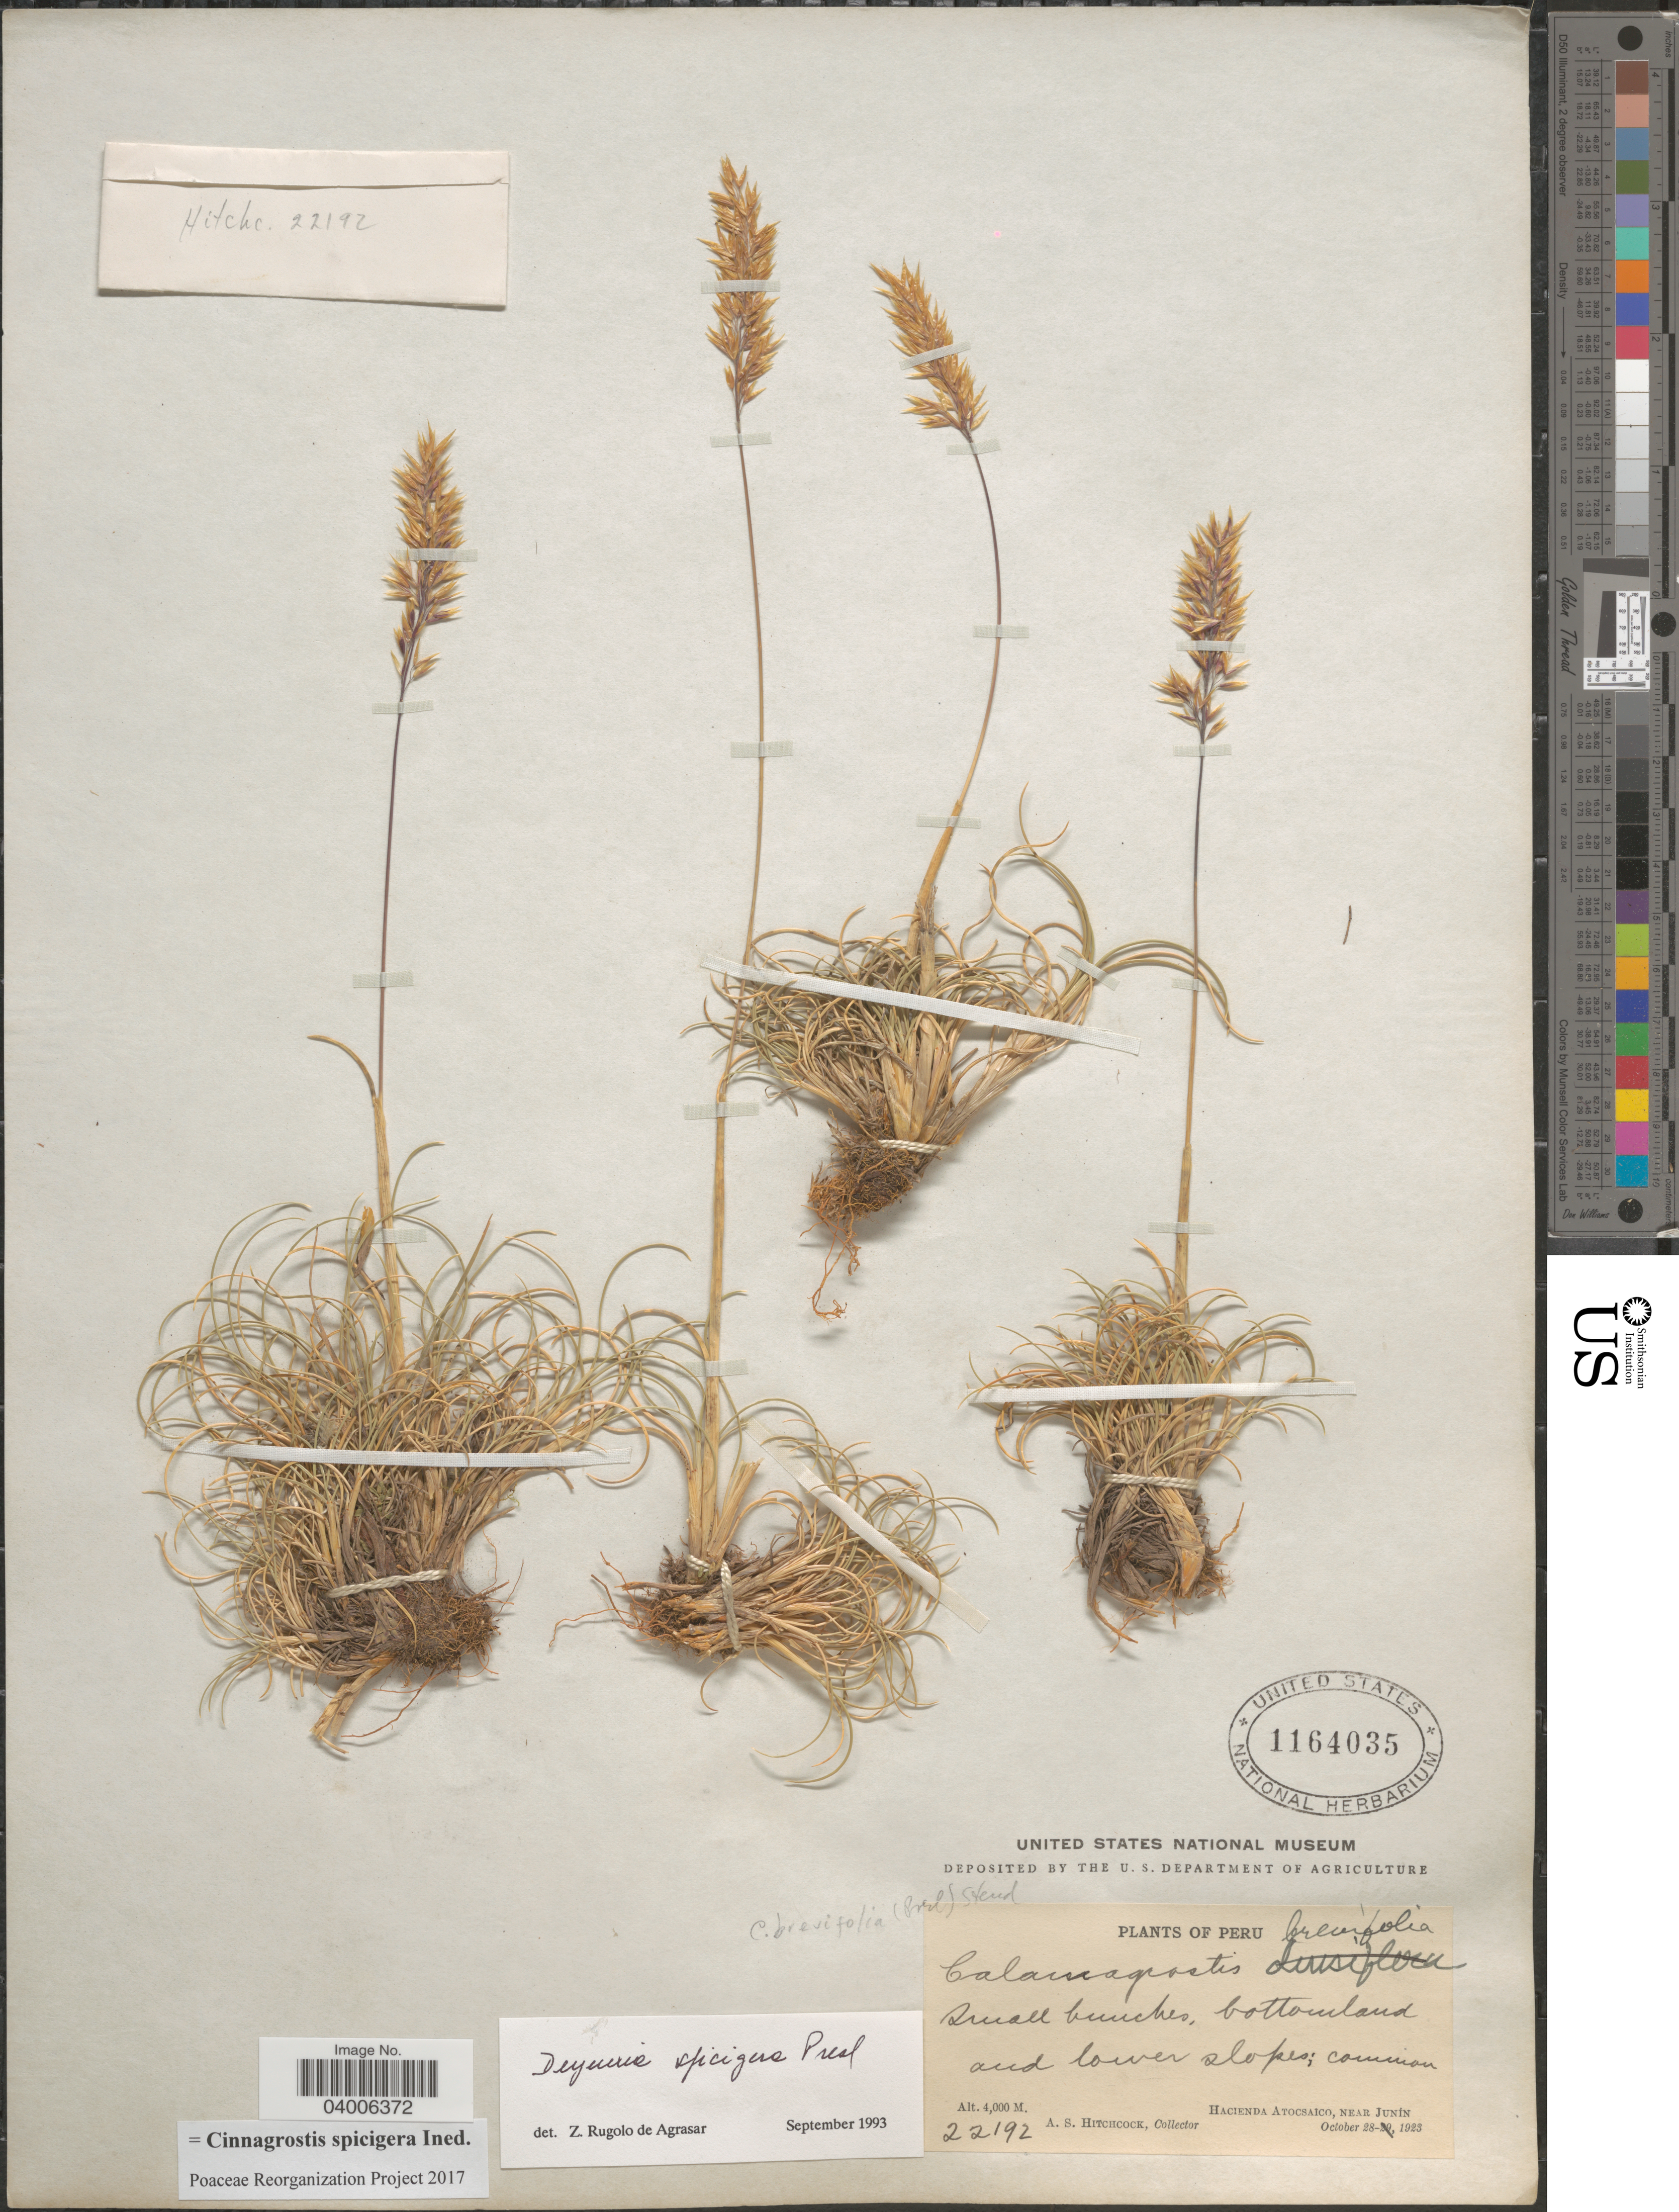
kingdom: Plantae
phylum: Tracheophyta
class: Liliopsida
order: Poales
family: Poaceae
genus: Cinnagrostis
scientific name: Cinnagrostis spicigera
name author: (J. Presl) P.M. Peterson et al.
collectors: A. S. Hitchcock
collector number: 22192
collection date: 1923-10-28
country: Peru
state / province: Junín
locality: Small bunches, bottomland and lower slopes. Hacienda Atocsaico, near Junín.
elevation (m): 4000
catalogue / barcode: US 1164035